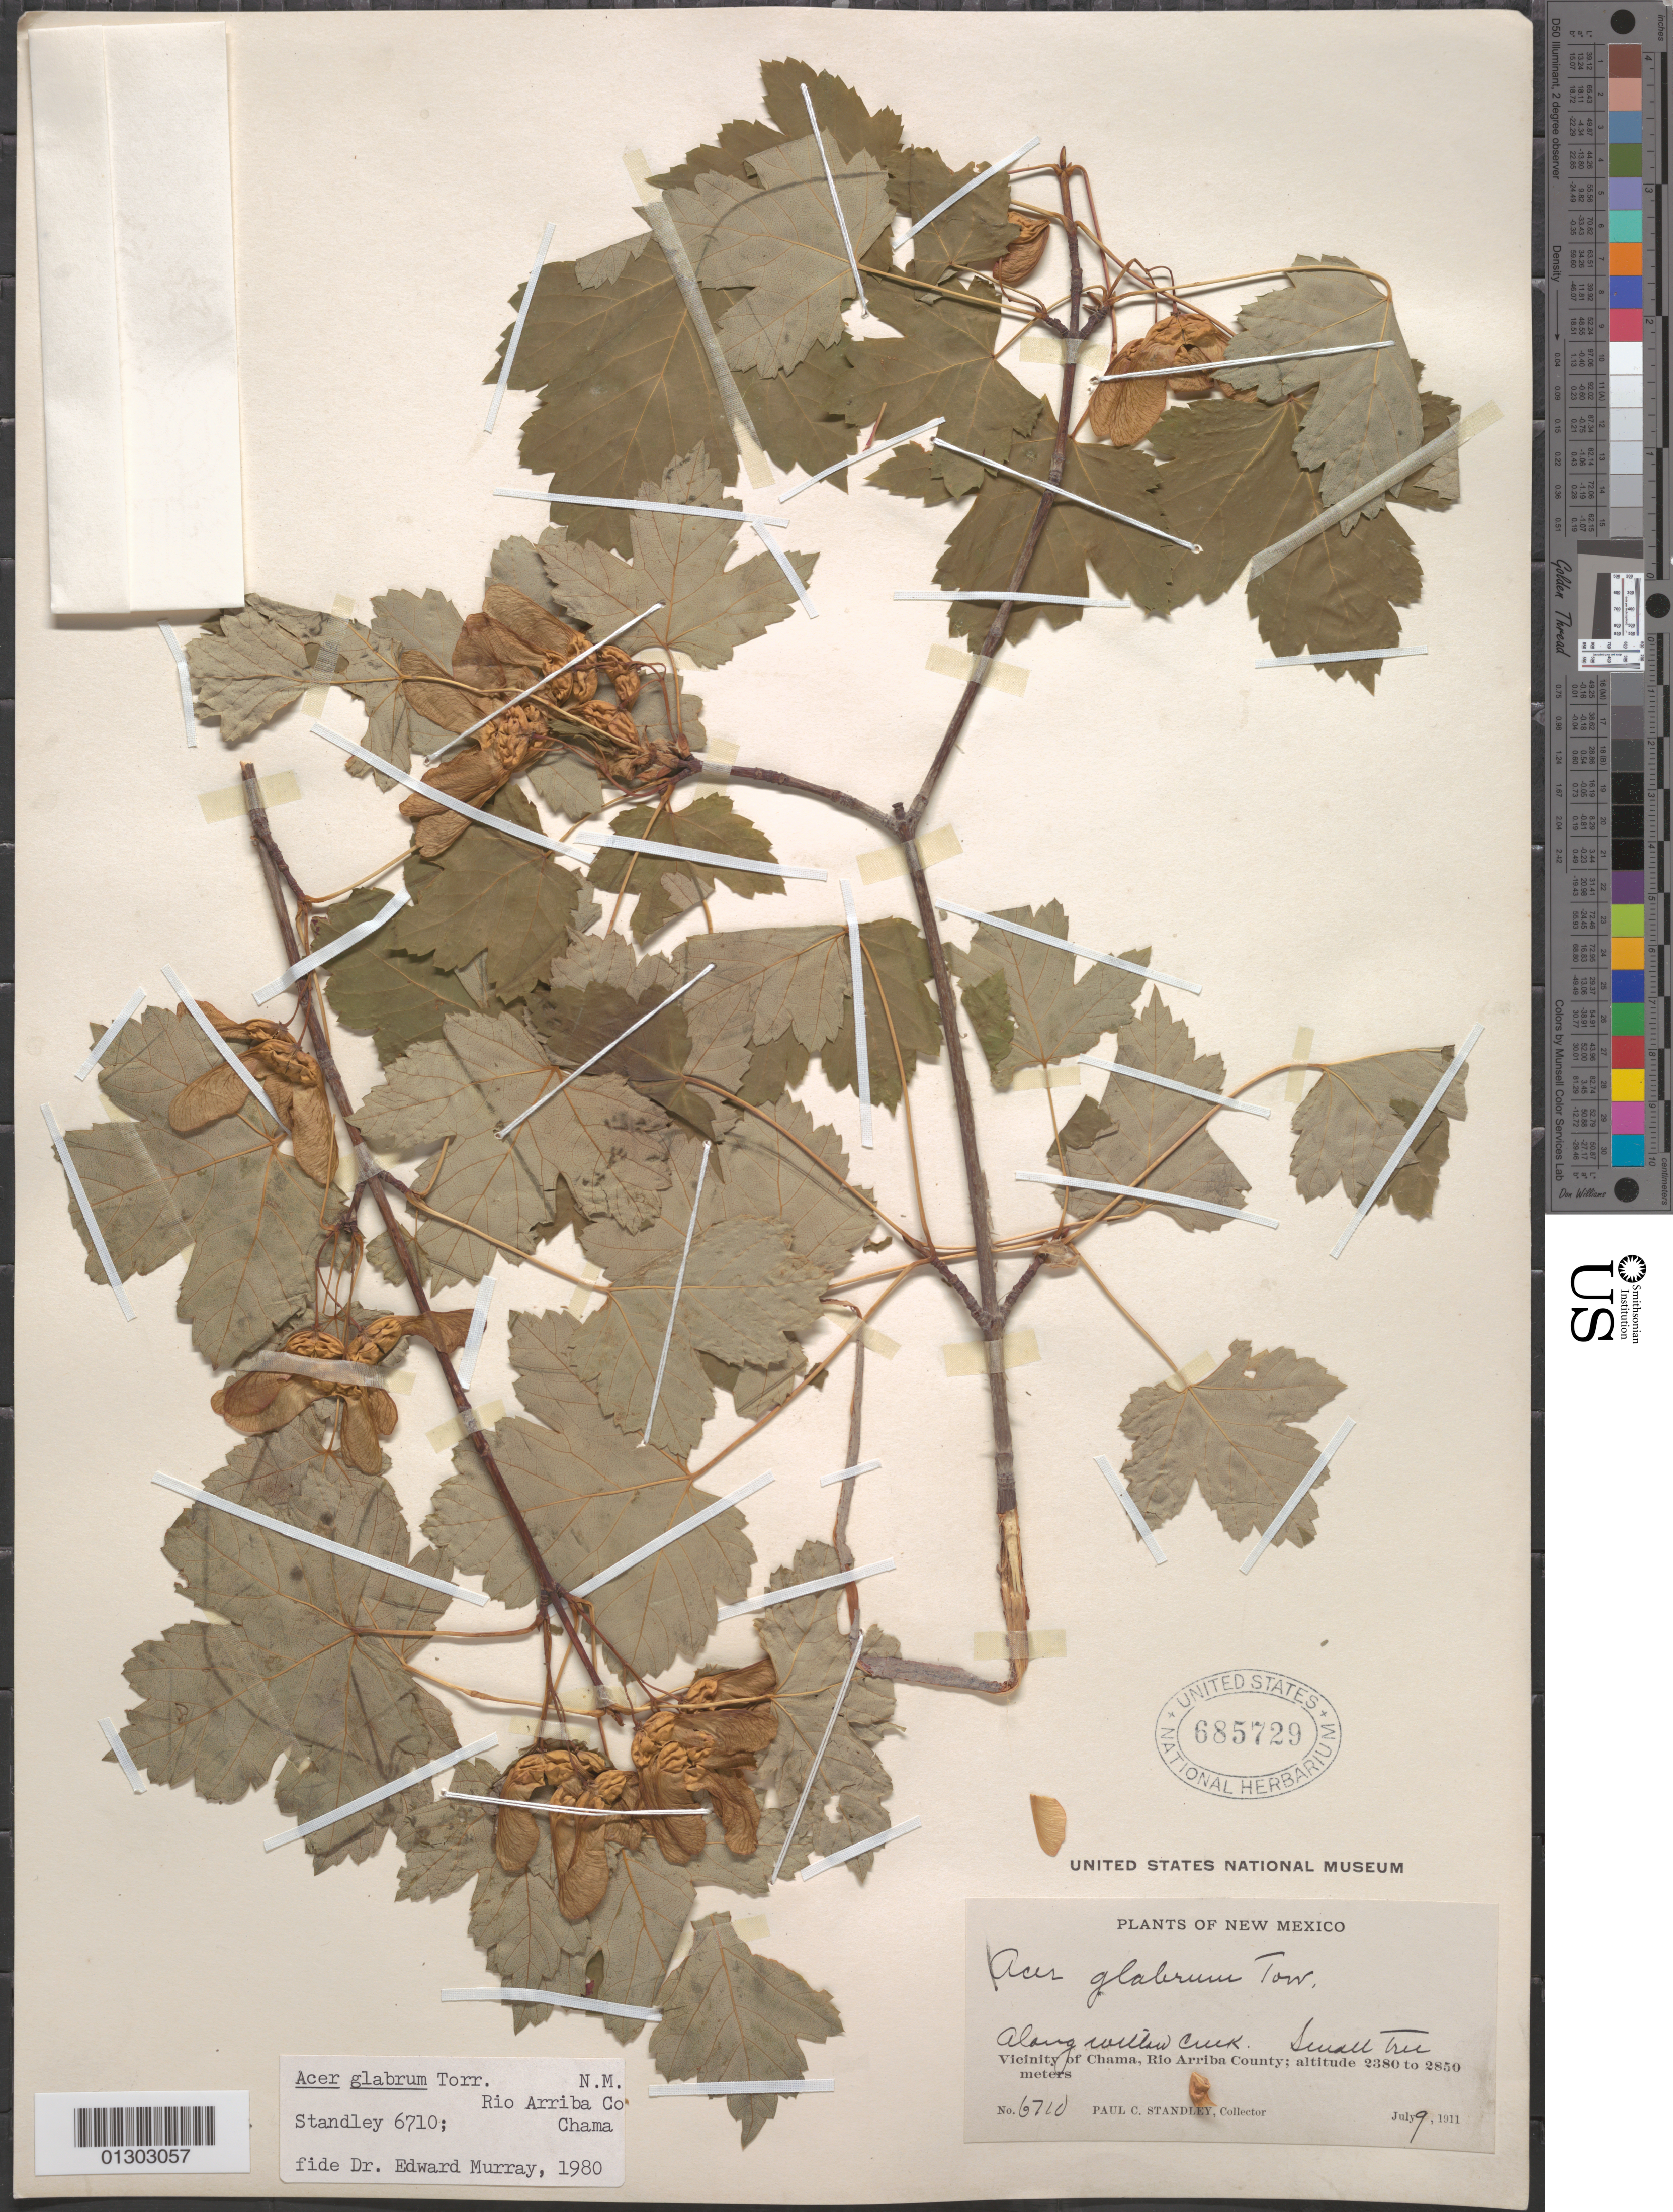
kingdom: Plantae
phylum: Tracheophyta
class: Magnoliopsida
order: Sapindales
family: Sapindaceae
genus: Acer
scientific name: Acer glabrum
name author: Torr.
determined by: Murray, Edward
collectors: P. C. Standley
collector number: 6710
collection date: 1911-07-09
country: United States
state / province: New Mexico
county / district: Rio Arriba County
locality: Rio Arriba County, vicinity of Chama, along Willow Creek.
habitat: Along creek.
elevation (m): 2380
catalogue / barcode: US 685729